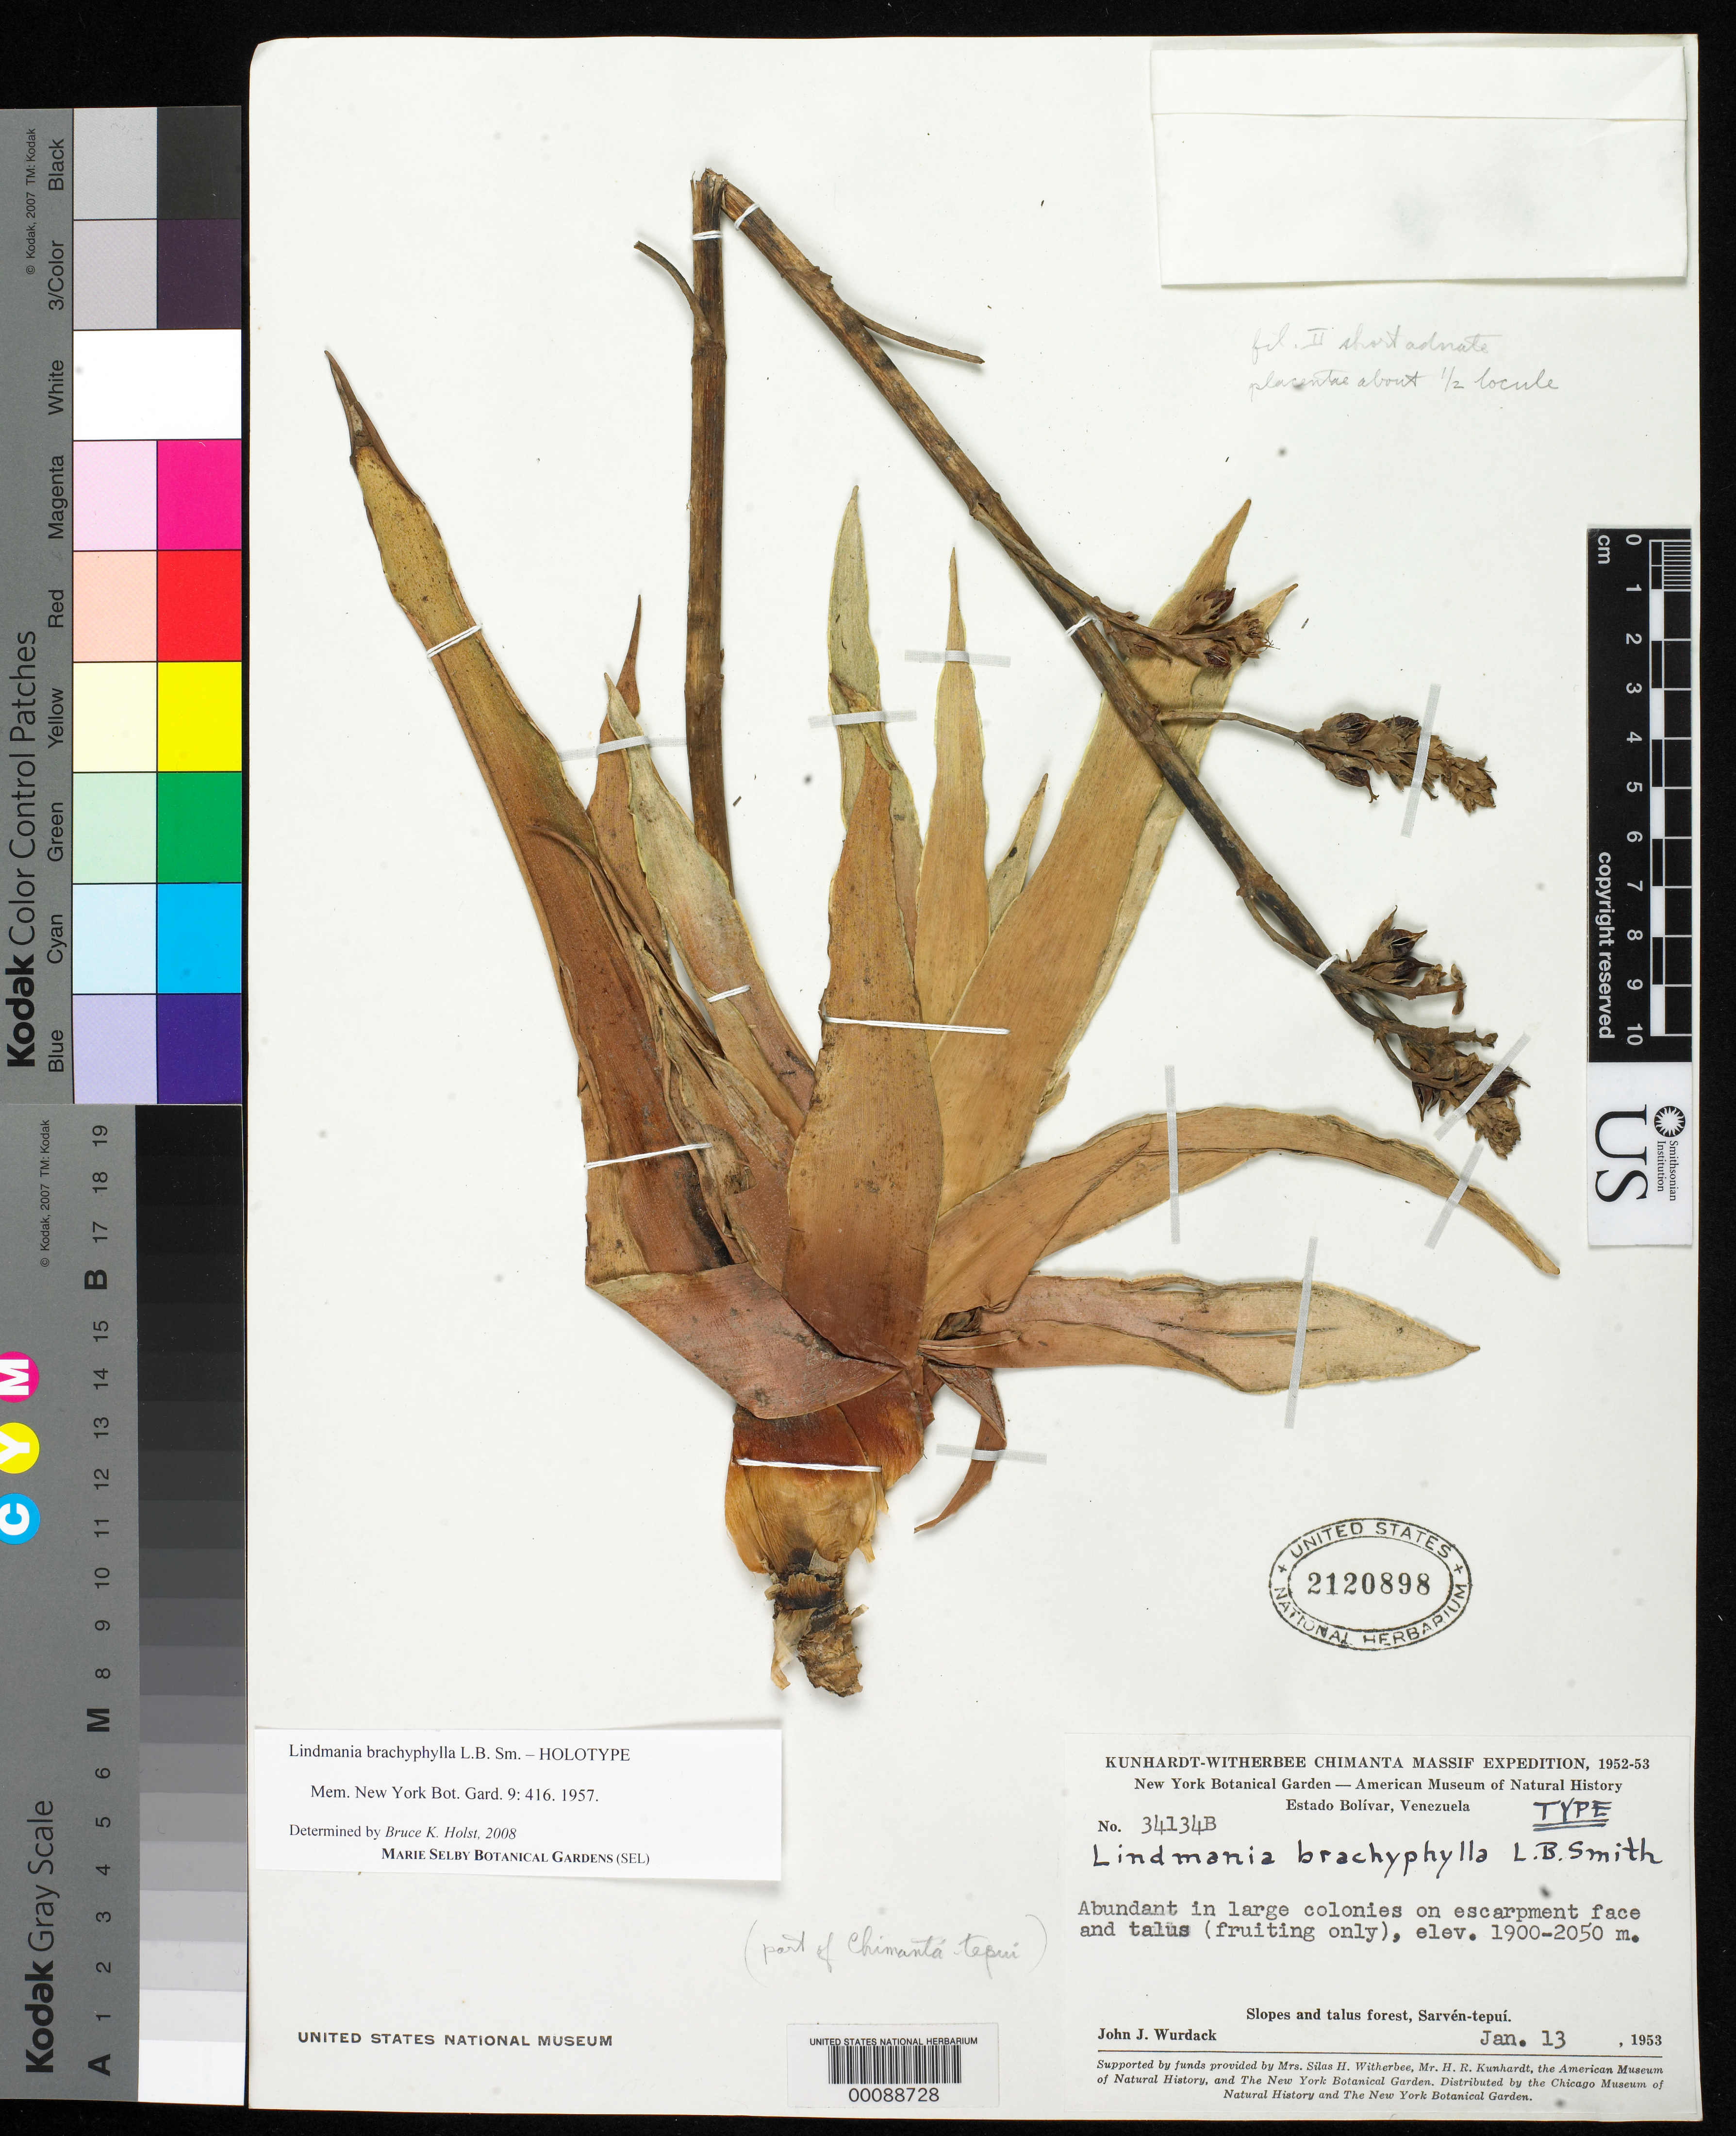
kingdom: Plantae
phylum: Tracheophyta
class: Liliopsida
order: Poales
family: Bromeliaceae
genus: Lindmania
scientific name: Lindmania brachyphylla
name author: L.B. Sm.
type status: Holotype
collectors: J. J. Wurdack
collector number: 34134-b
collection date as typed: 13 Jan 1953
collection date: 1953-01-13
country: Venezuela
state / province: Bolivar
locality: Sarven-Tepui.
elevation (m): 1900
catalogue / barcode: US 2120898